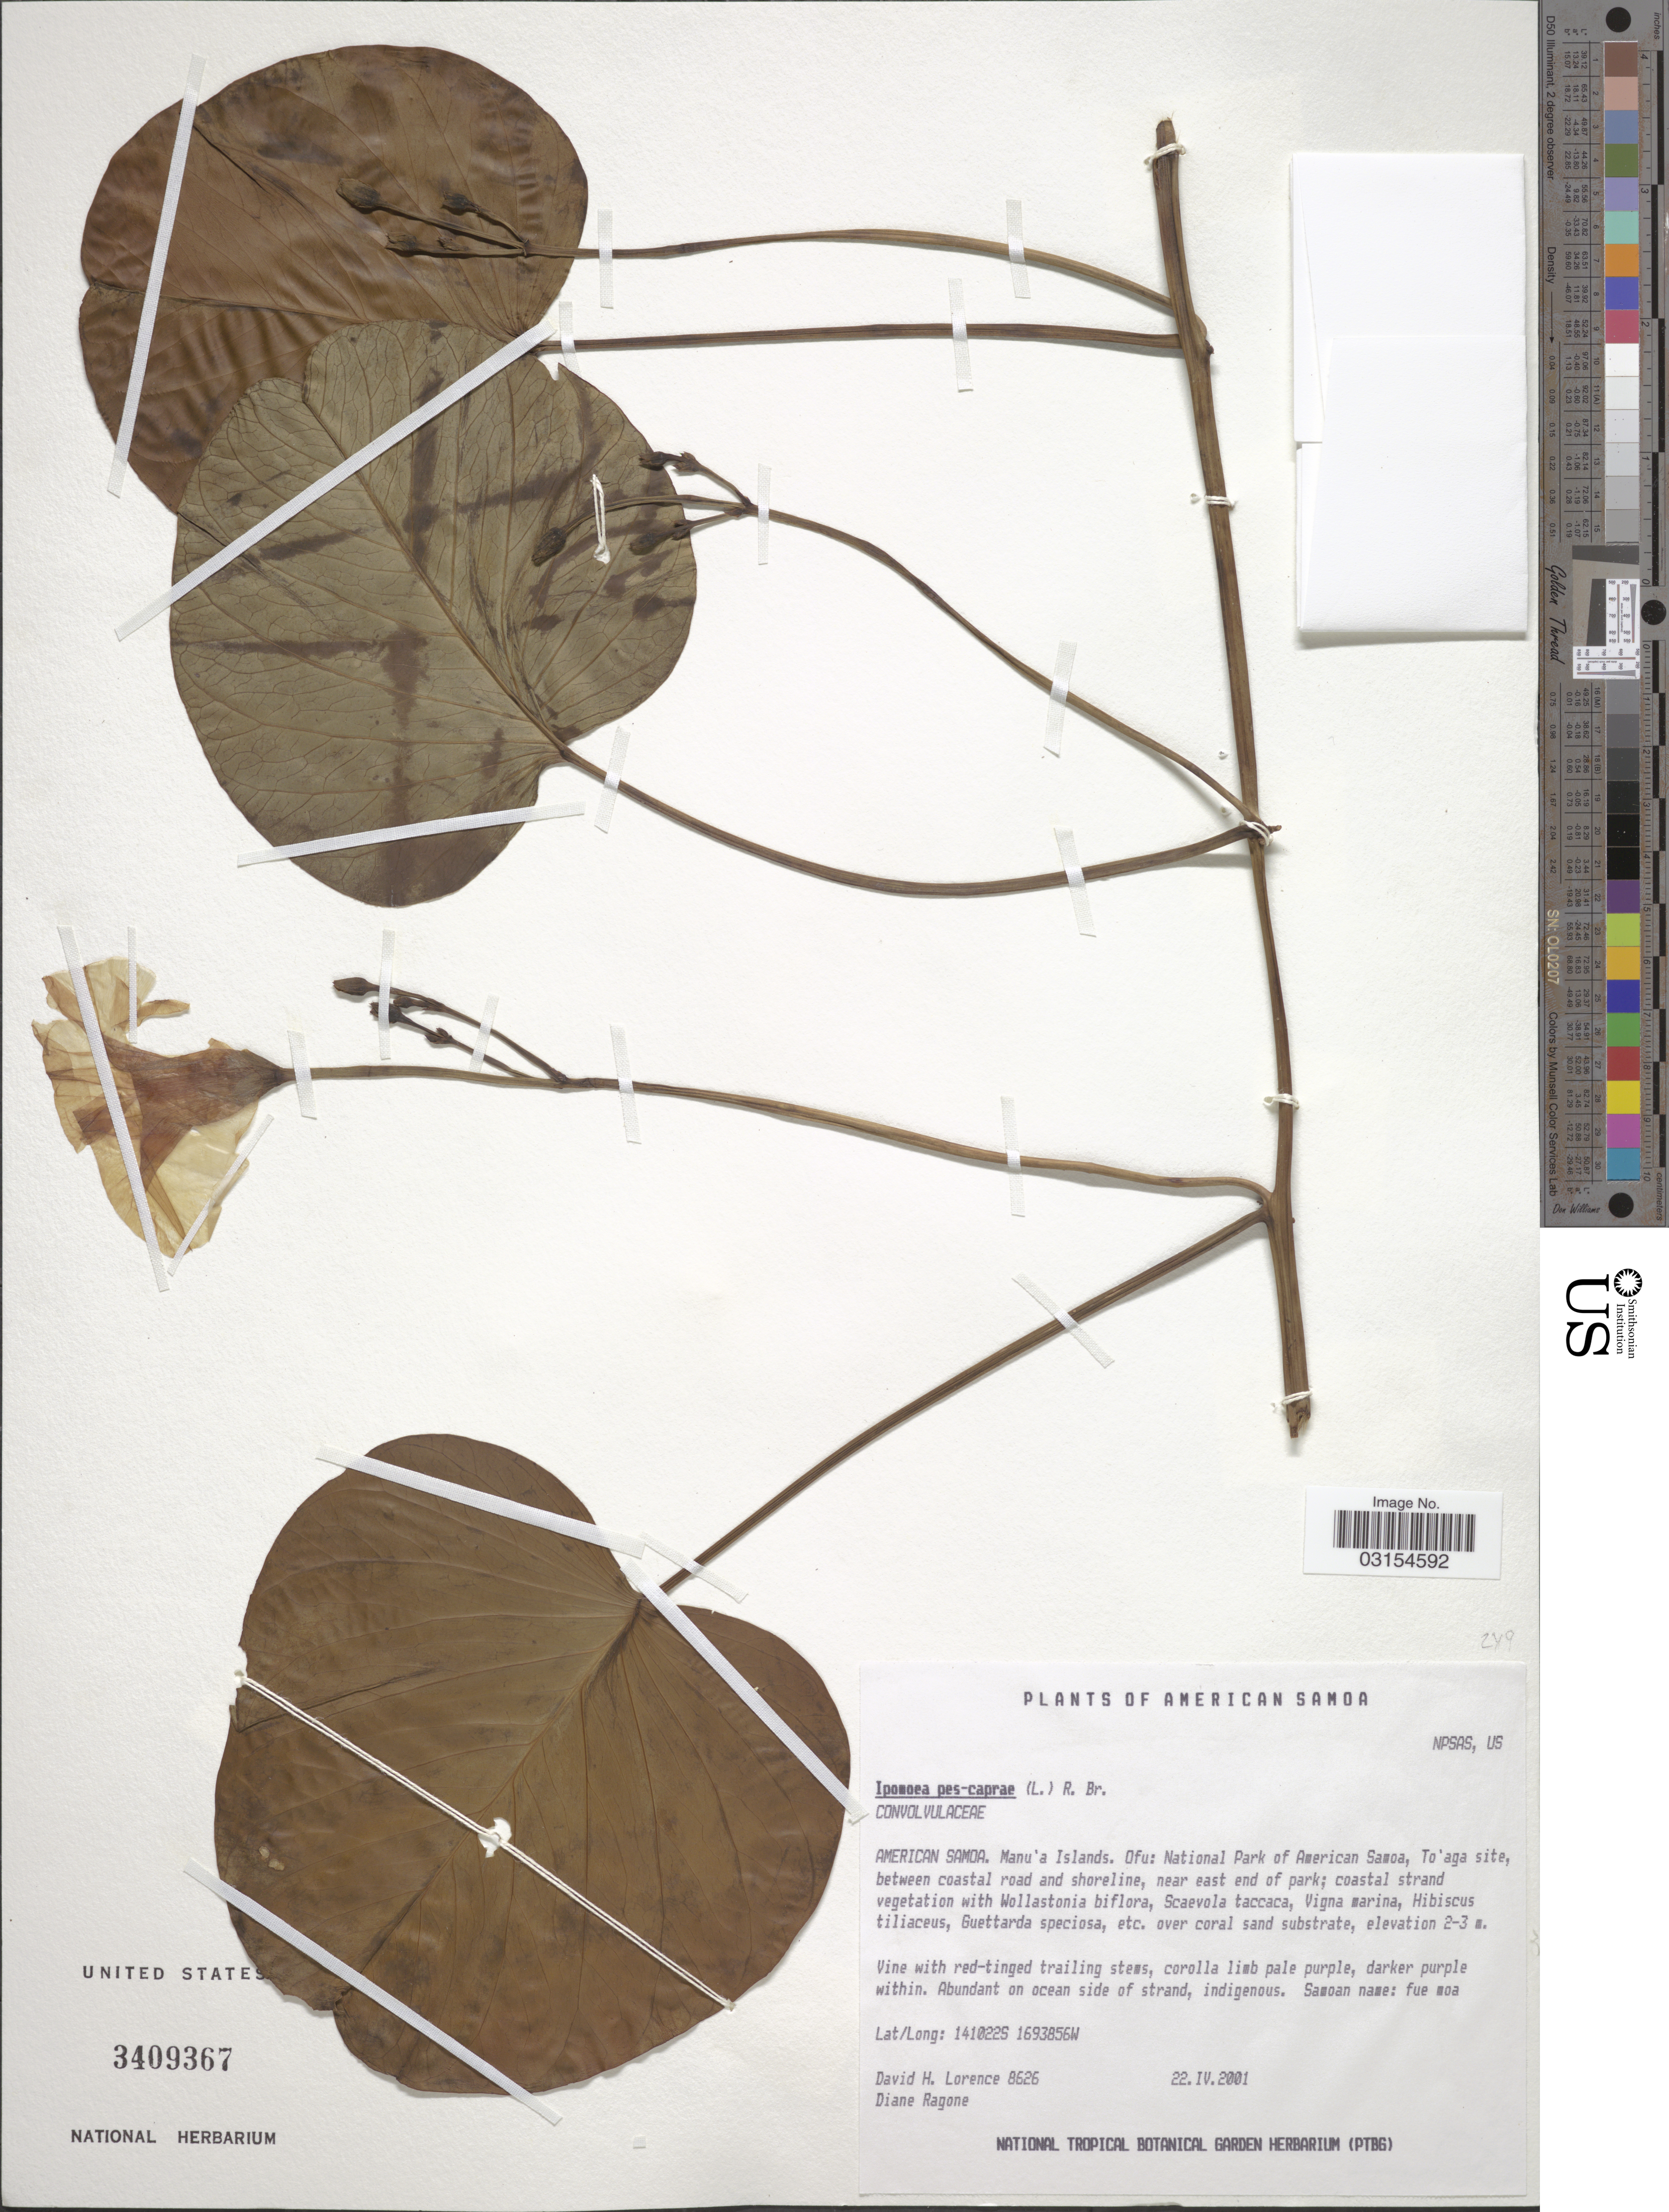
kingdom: Plantae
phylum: Tracheophyta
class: Magnoliopsida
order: Solanales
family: Convolvulaceae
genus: Ipomoea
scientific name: Ipomoea pes-caprae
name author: (L.) R. Br.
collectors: D. Lorence & D. Ragone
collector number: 8626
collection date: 2001-04-22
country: American Samoa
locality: Manu'a Islands. Ofu: National Park of American Samoa, To'aga site, between coastal road and shoreline, near east end of park.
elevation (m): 2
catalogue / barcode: US 3409367